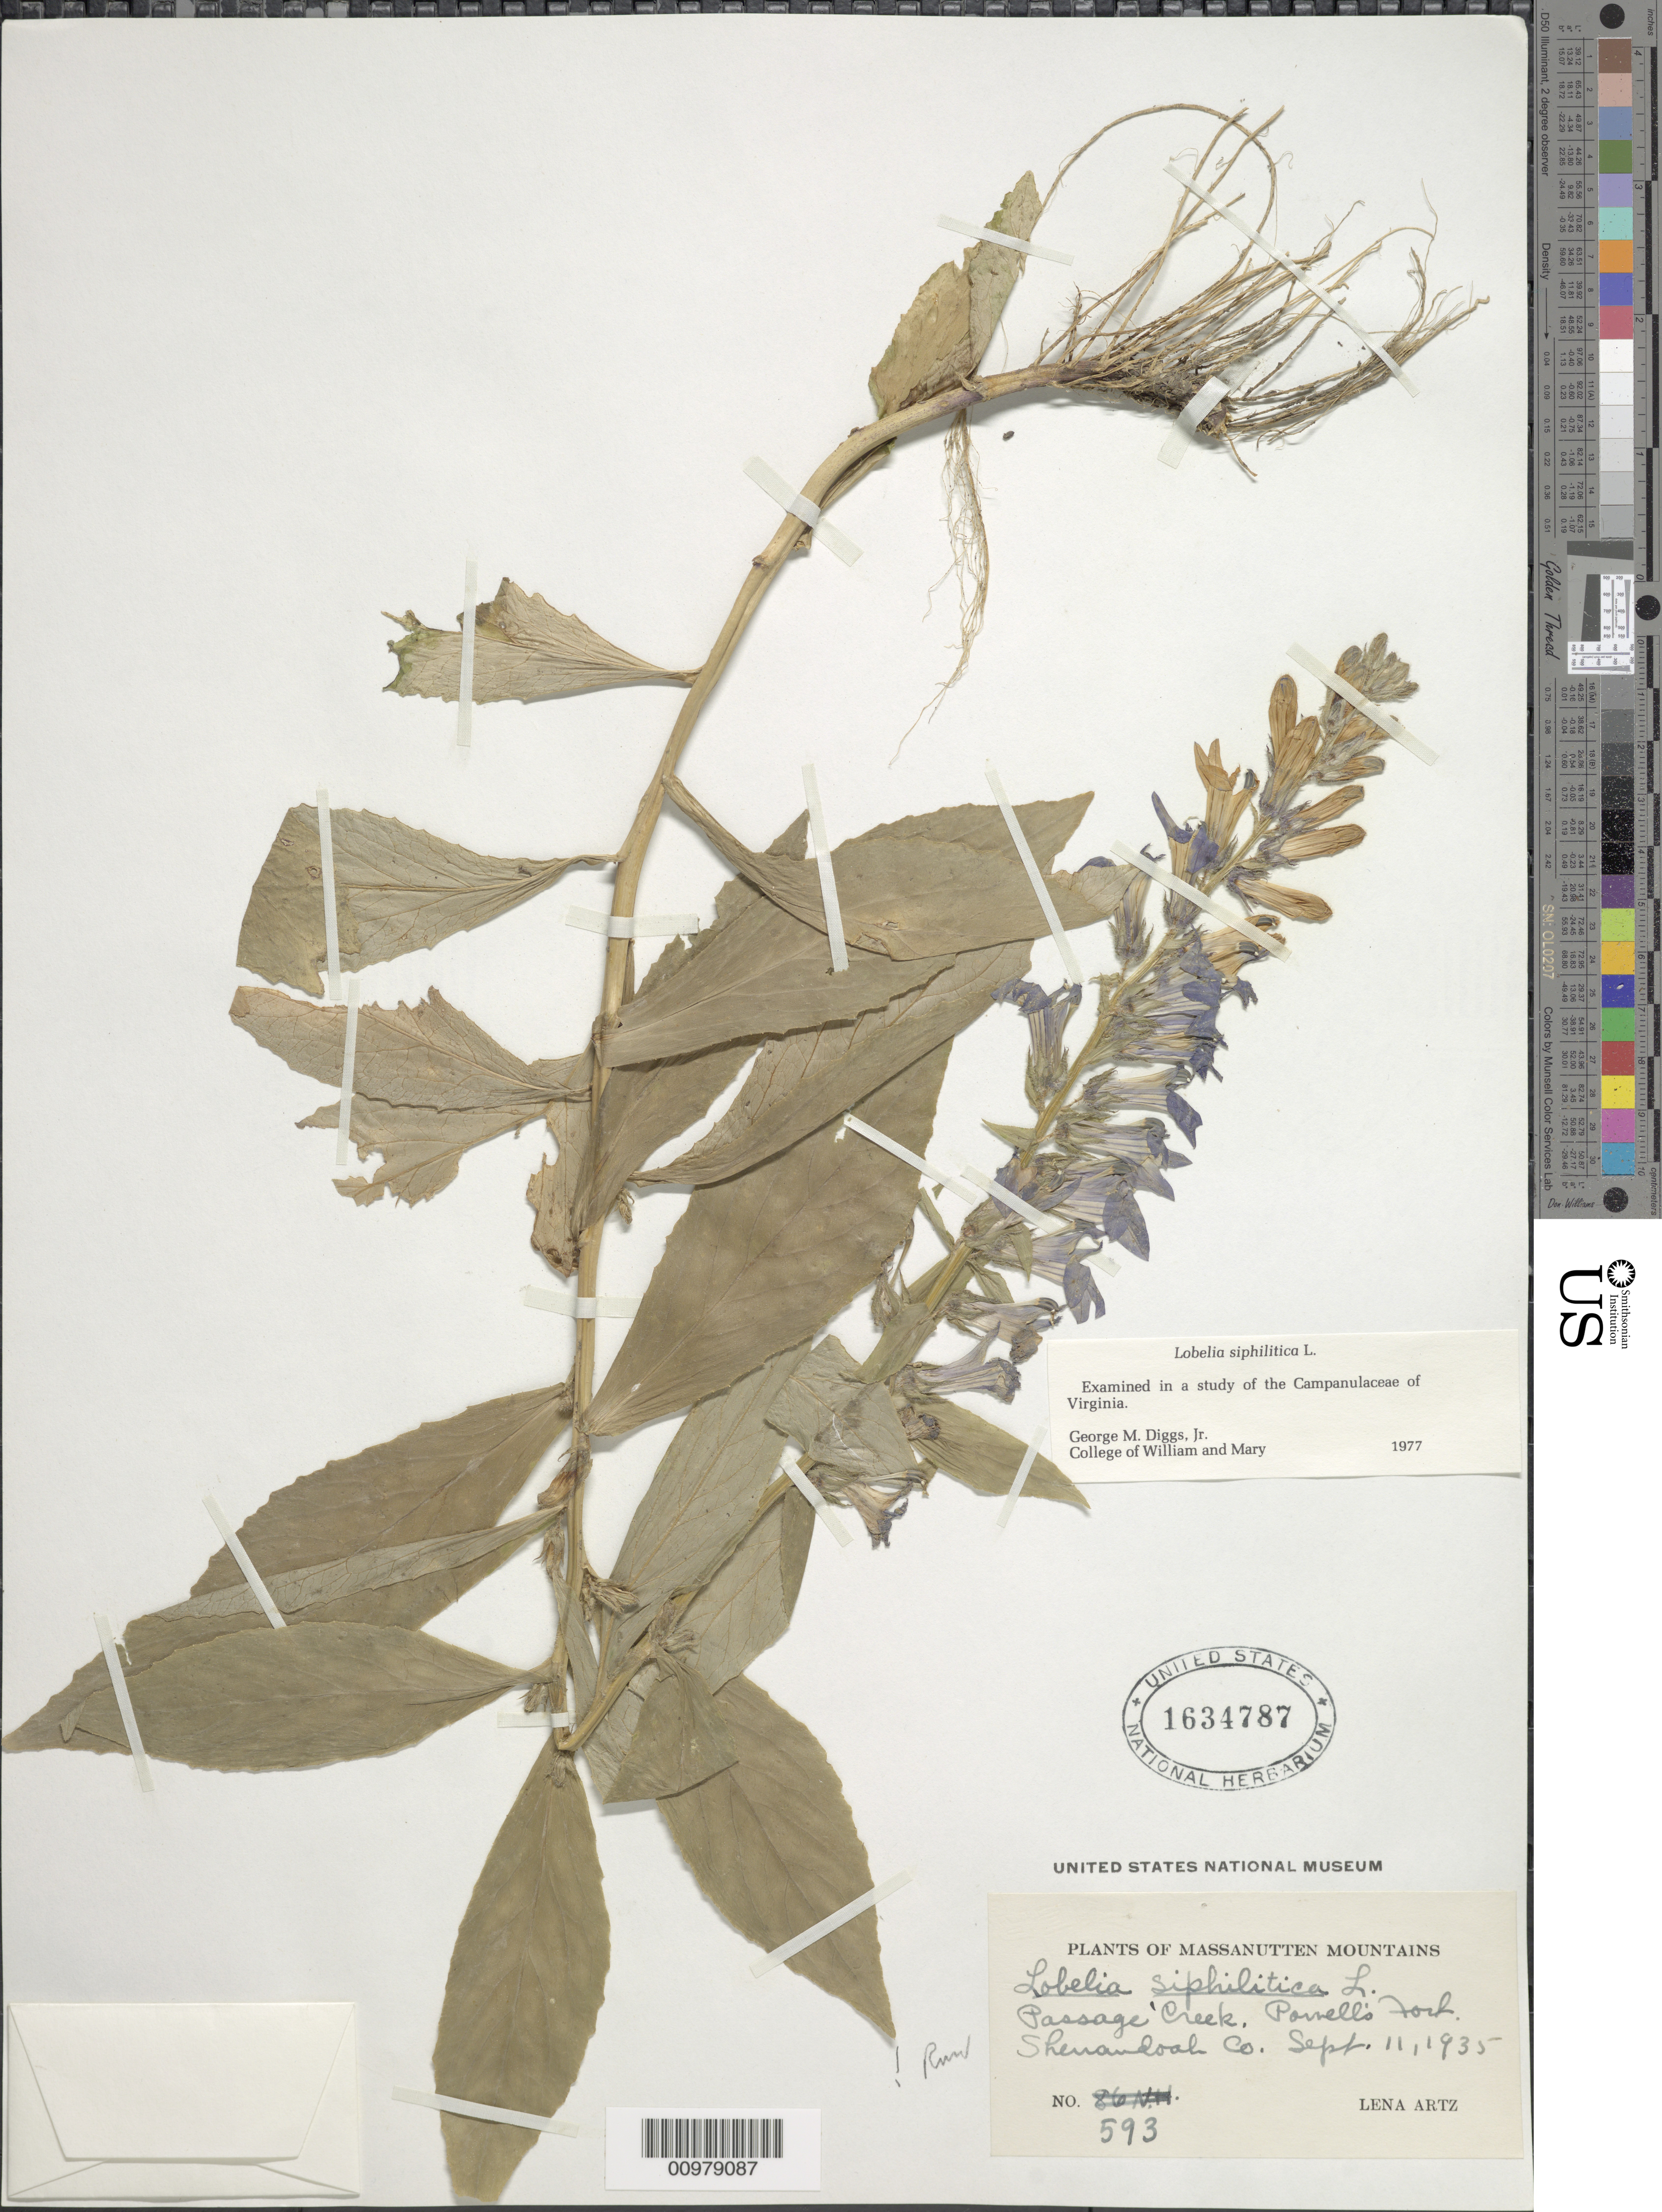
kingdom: Plantae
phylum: Tracheophyta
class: Magnoliopsida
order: Asterales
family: Campanulaceae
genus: Lobelia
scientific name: Lobelia siphilitica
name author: L.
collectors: L. Artz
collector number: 593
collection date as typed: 11 Sep 1935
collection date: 1935-09-11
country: United States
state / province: Virginia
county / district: Shenandoah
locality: Passage Creek, Parnell's Fork, Massanutten Mtns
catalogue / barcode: US 1634787